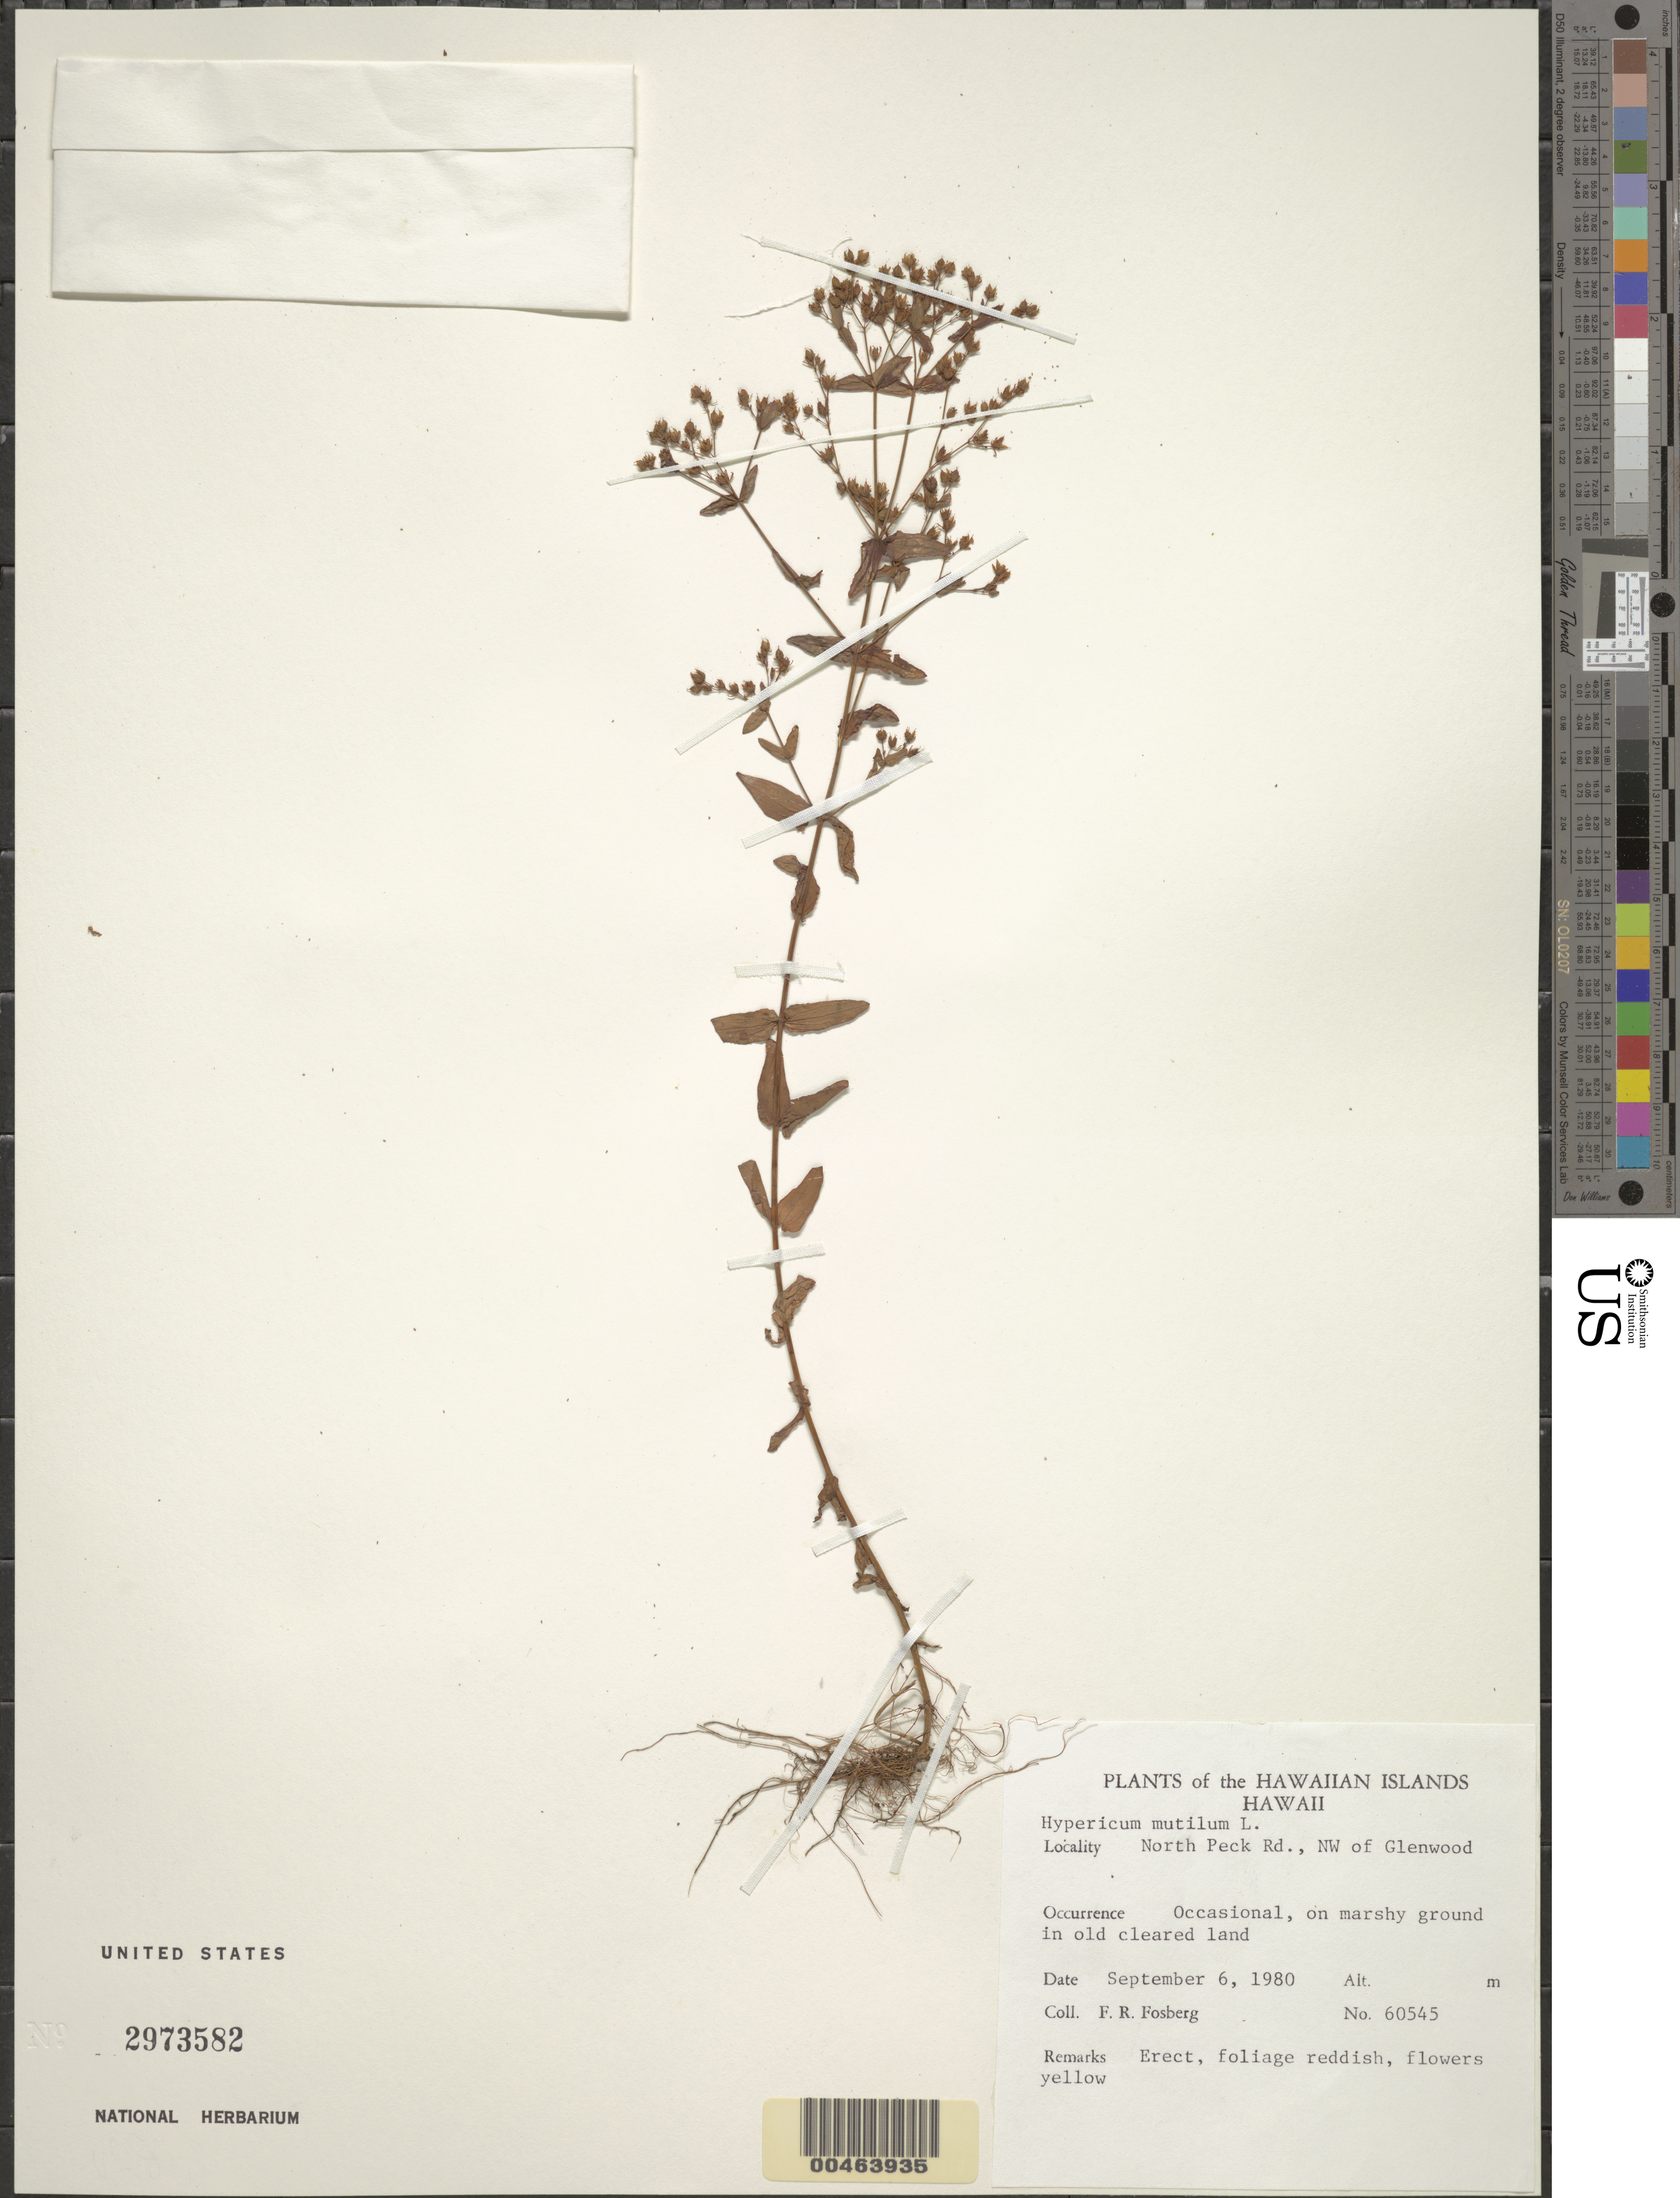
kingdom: Plantae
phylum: Tracheophyta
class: Magnoliopsida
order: Malpighiales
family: Hypericaceae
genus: Hypericum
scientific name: Hypericum mutilum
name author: L.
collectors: F. R. Fosberg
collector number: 60545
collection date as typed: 6 Sep 1980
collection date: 1980-09-06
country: United States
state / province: Hawaii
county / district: Hawaii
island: Hawaii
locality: North Peck Rd., NW of Glenwood.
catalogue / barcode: US 2973582